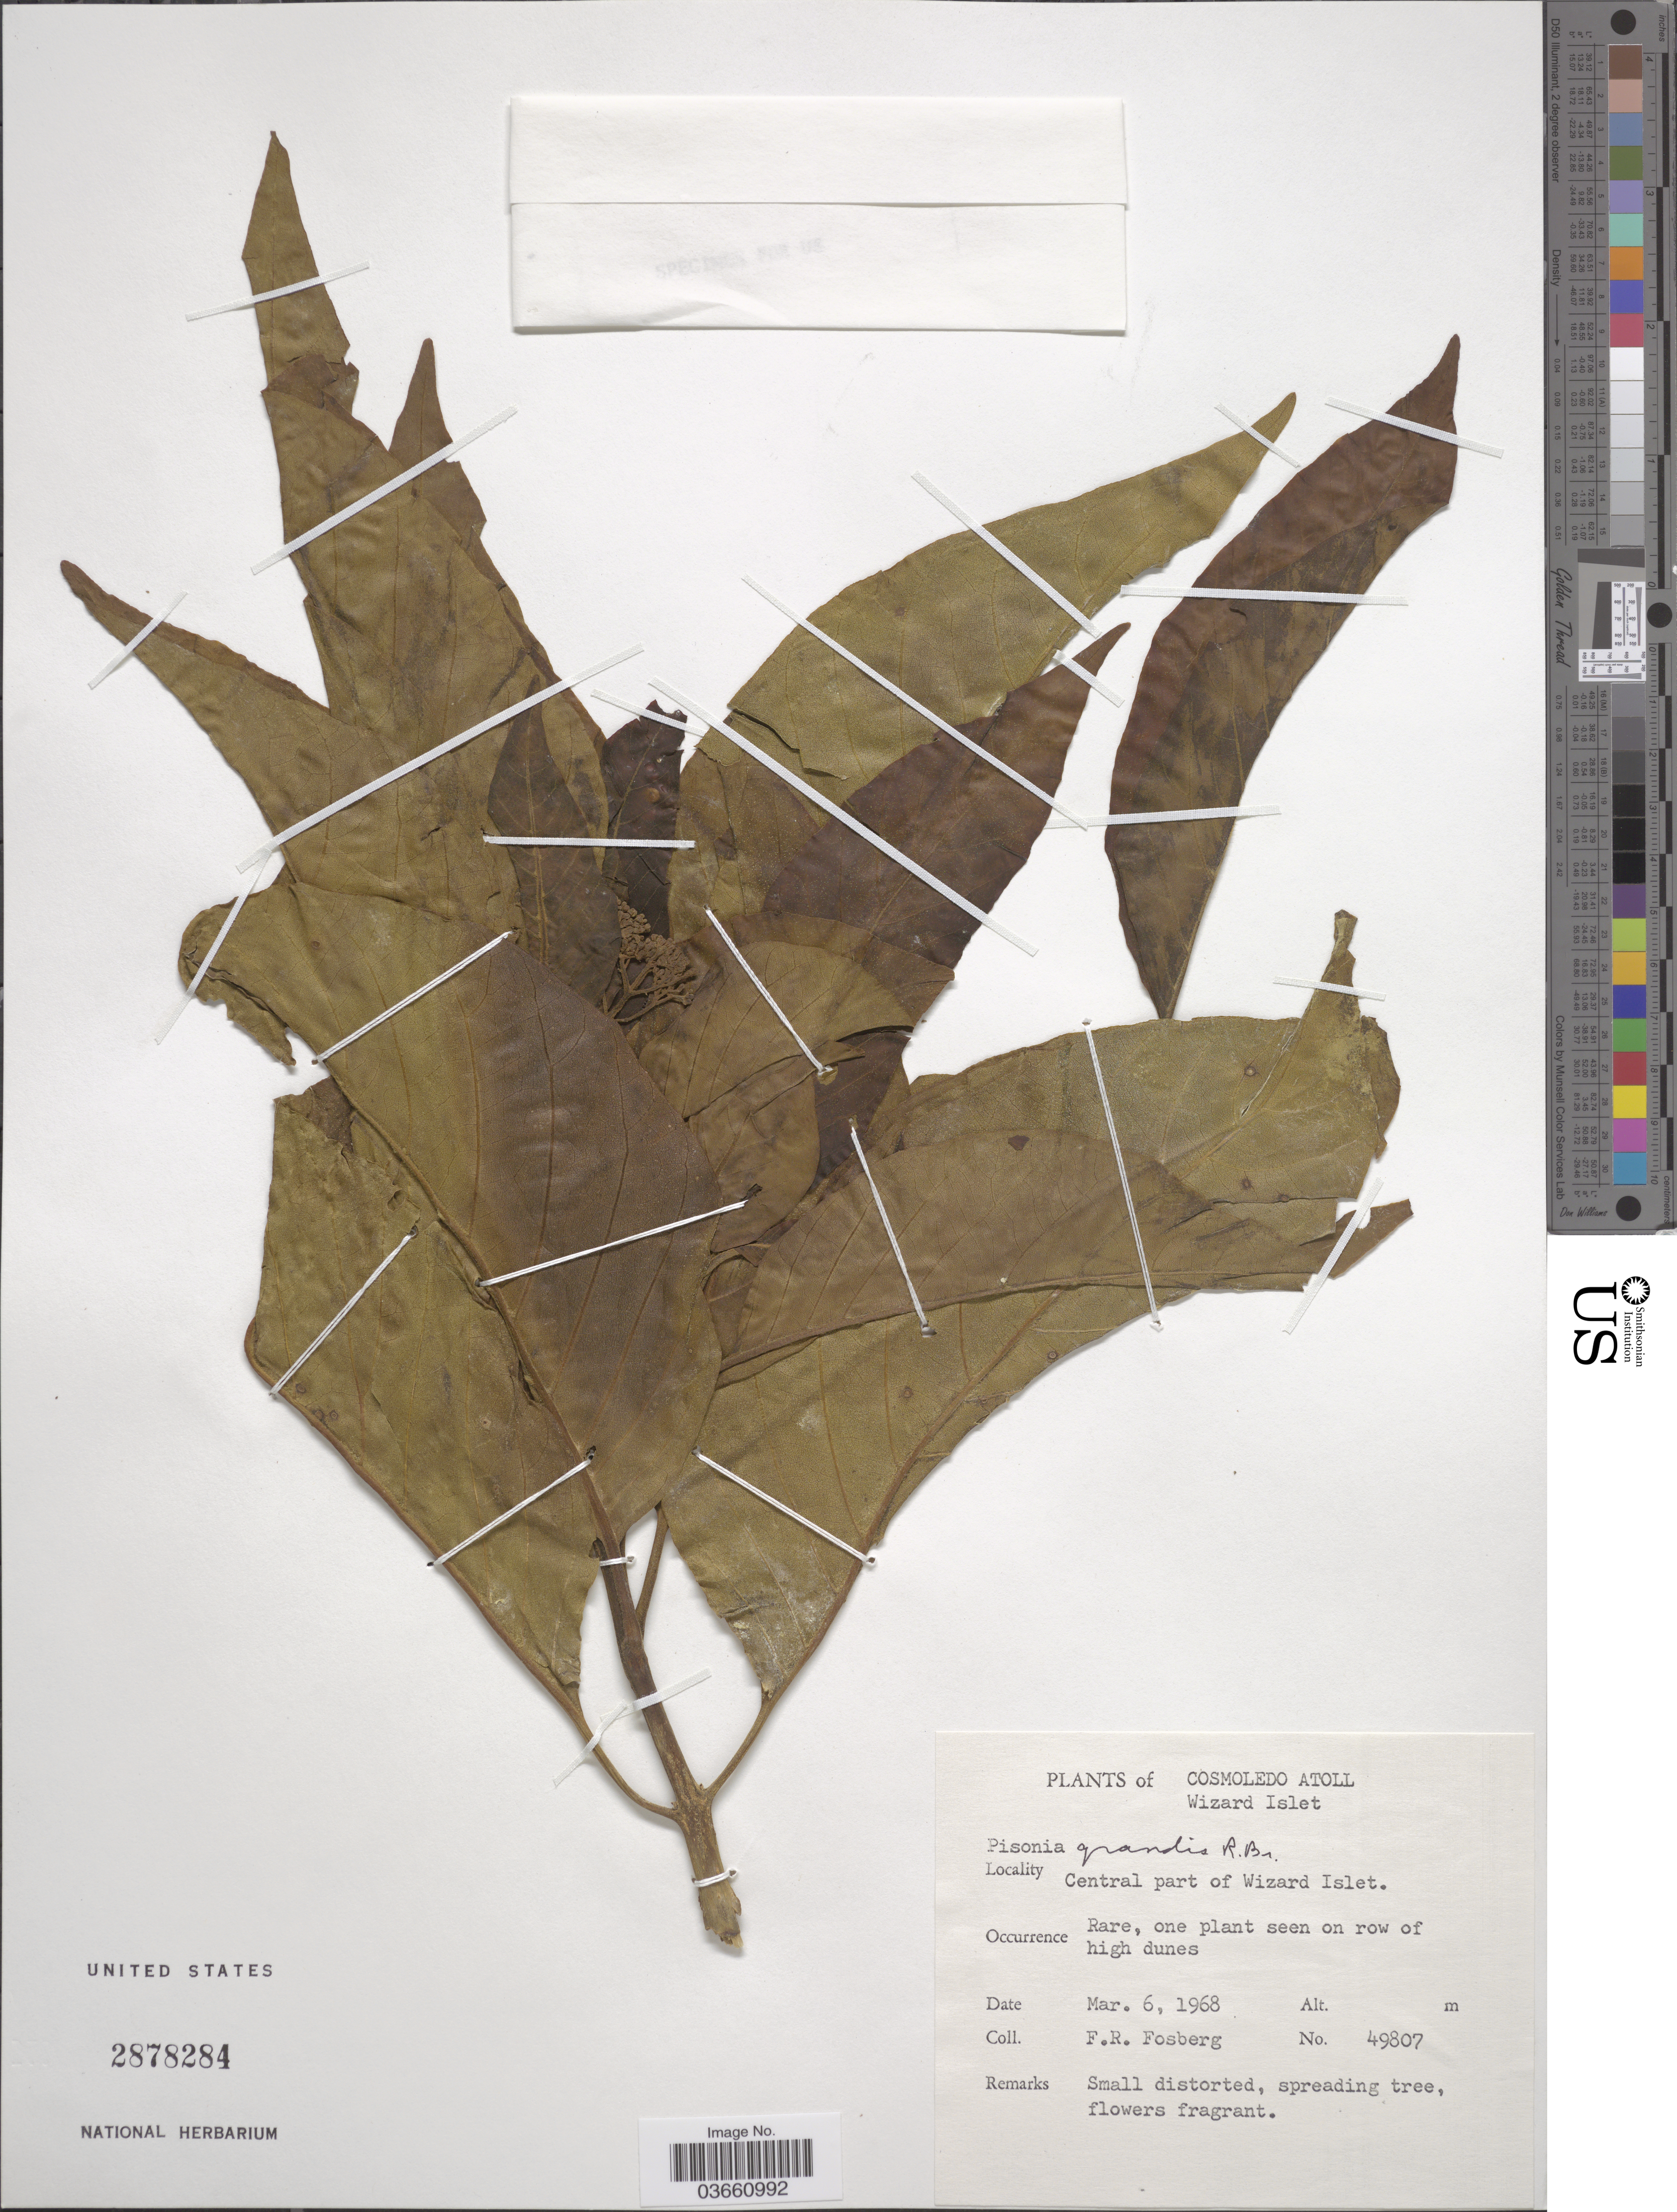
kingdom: Plantae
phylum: Tracheophyta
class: Magnoliopsida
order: Caryophyllales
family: Nyctaginaceae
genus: Pisonia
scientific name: Pisonia grandis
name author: R. Br.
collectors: F. R. Fosberg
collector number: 49807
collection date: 1968-03-06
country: Seychelles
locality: Cosmoledo Atoll. Wizard Islet. Central part of Wizard Islet.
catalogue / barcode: US 2878284